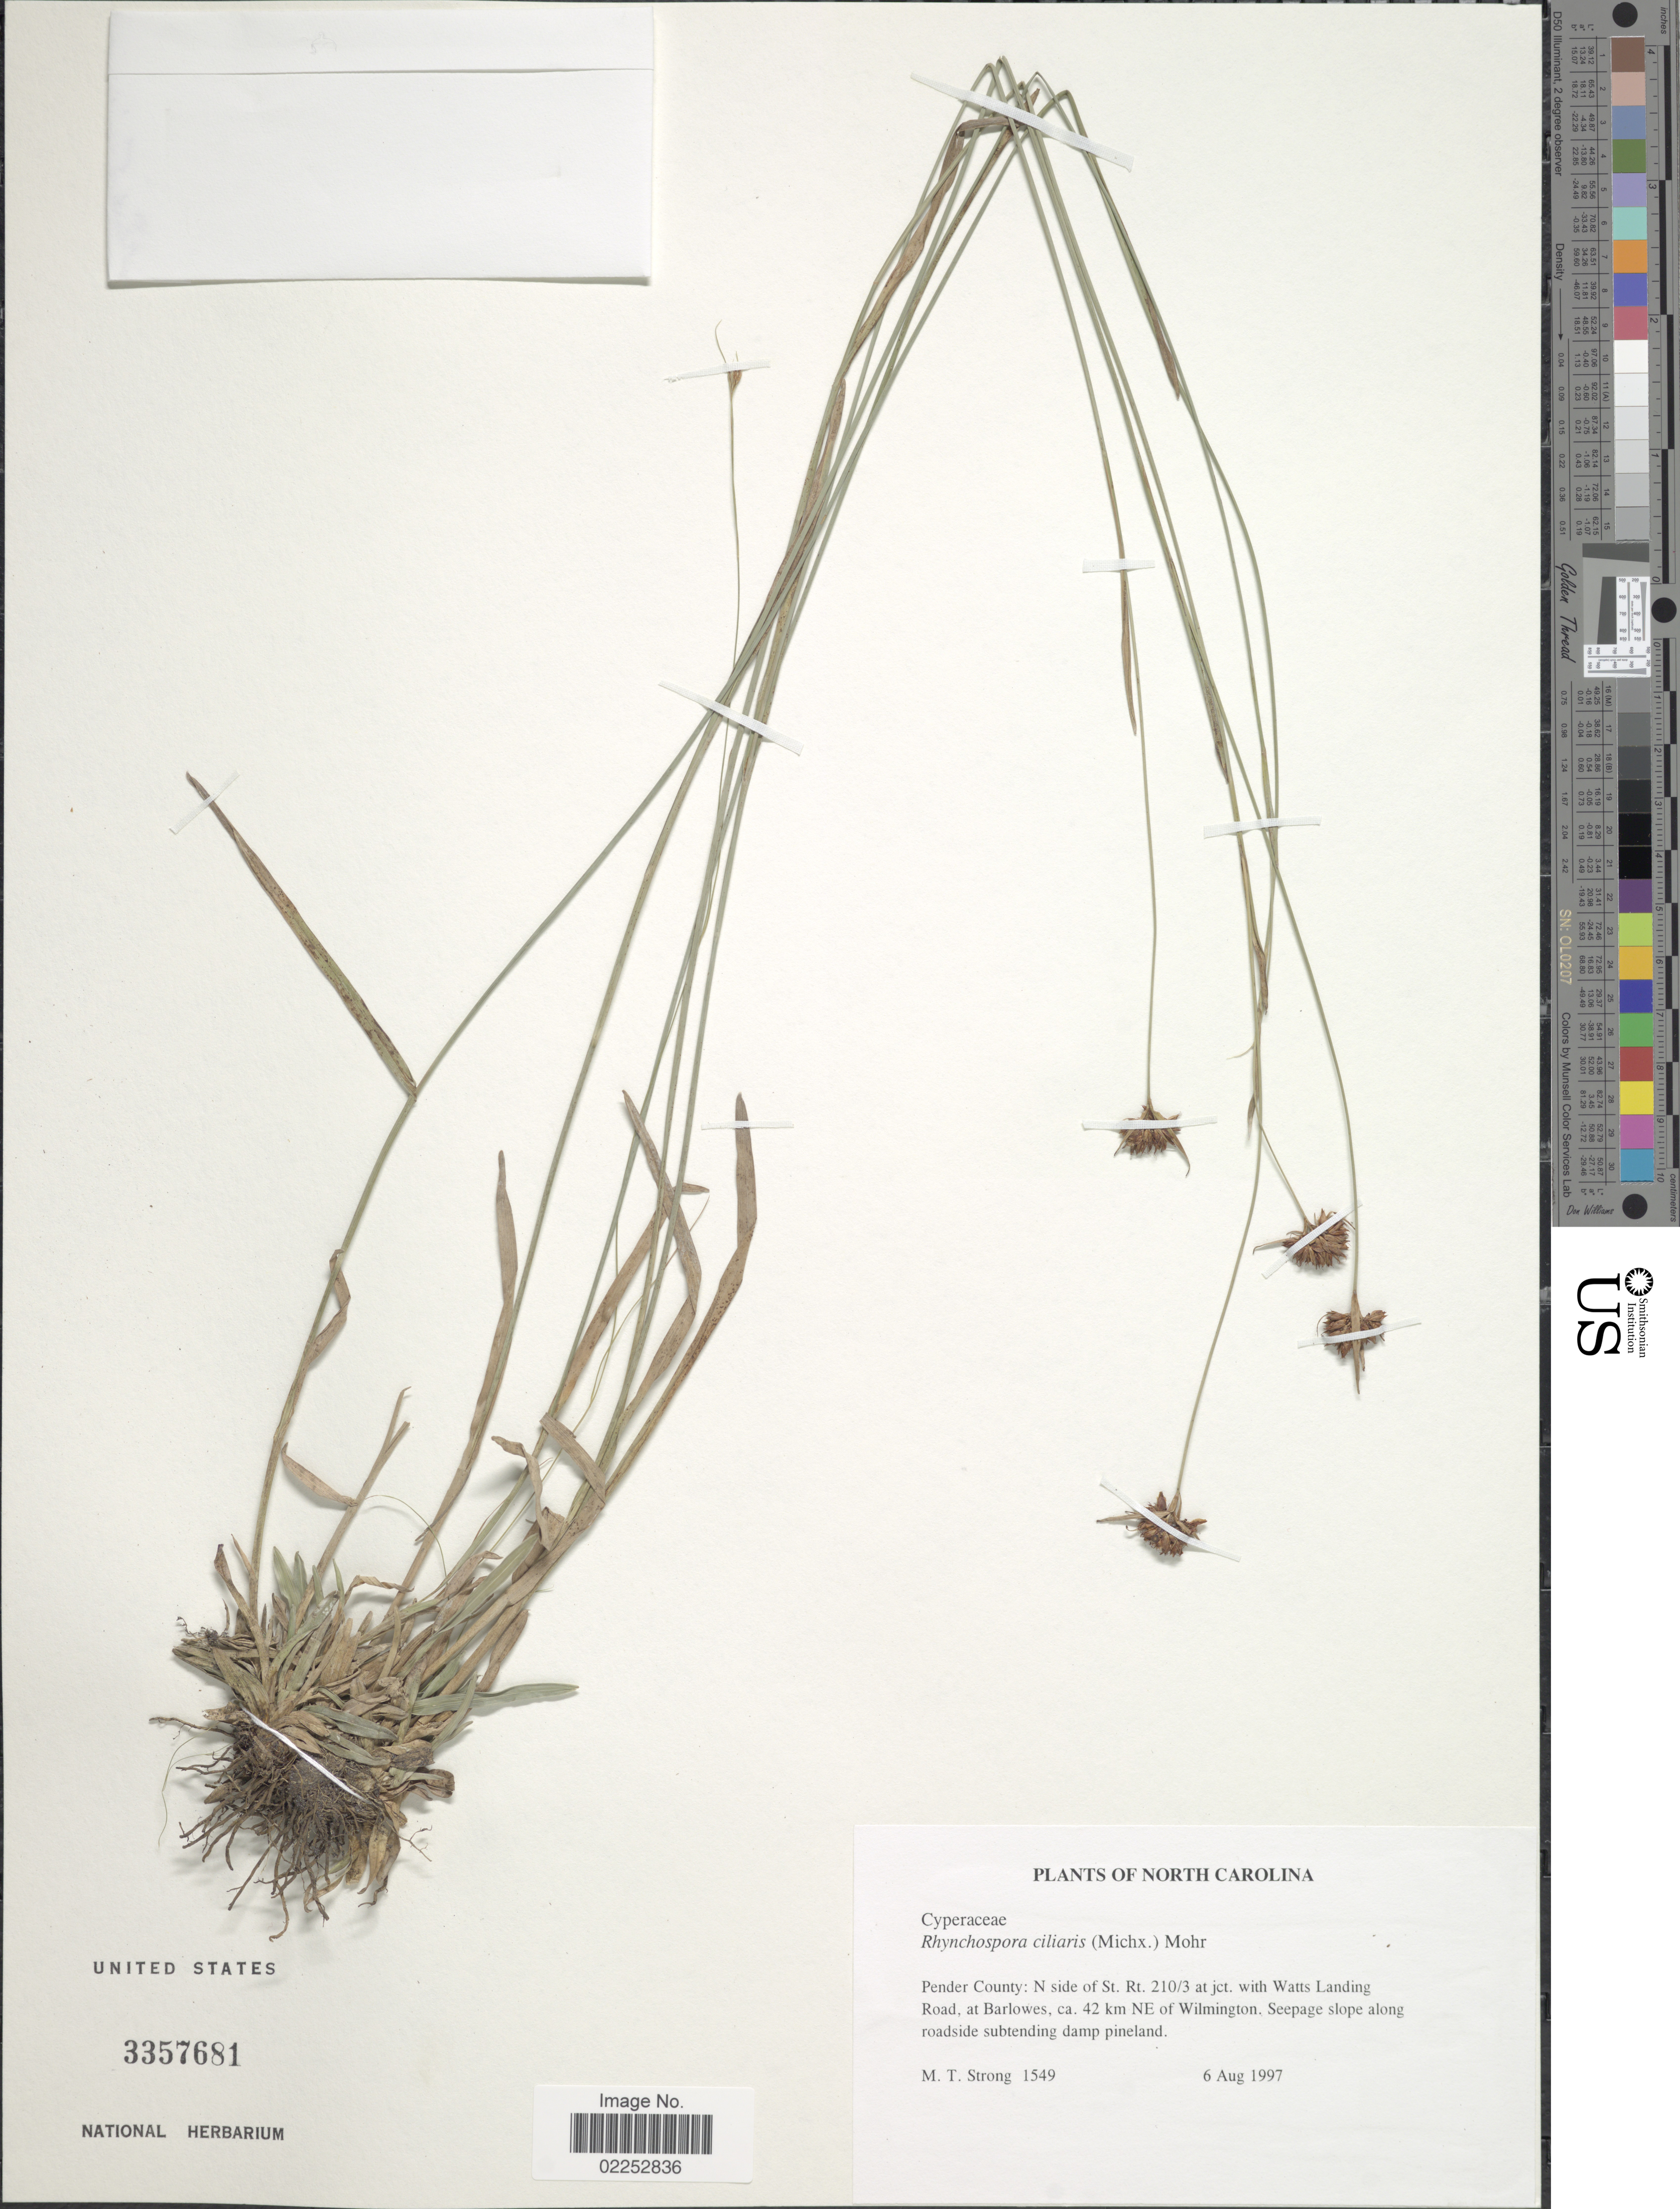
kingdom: Plantae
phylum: Tracheophyta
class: Liliopsida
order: Poales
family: Cyperaceae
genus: Rhynchospora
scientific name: Rhynchospora ciliaris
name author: (Michx.) C. Mohr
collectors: M. T. Strong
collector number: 1549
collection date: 1997-08-06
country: United States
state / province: North Carolina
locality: Pender County: N side of St. Rt. 210/3 at jct. with Watts Landing Road, at Barlowes, ca. 42 km NE of Wilmington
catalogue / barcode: US 3357681